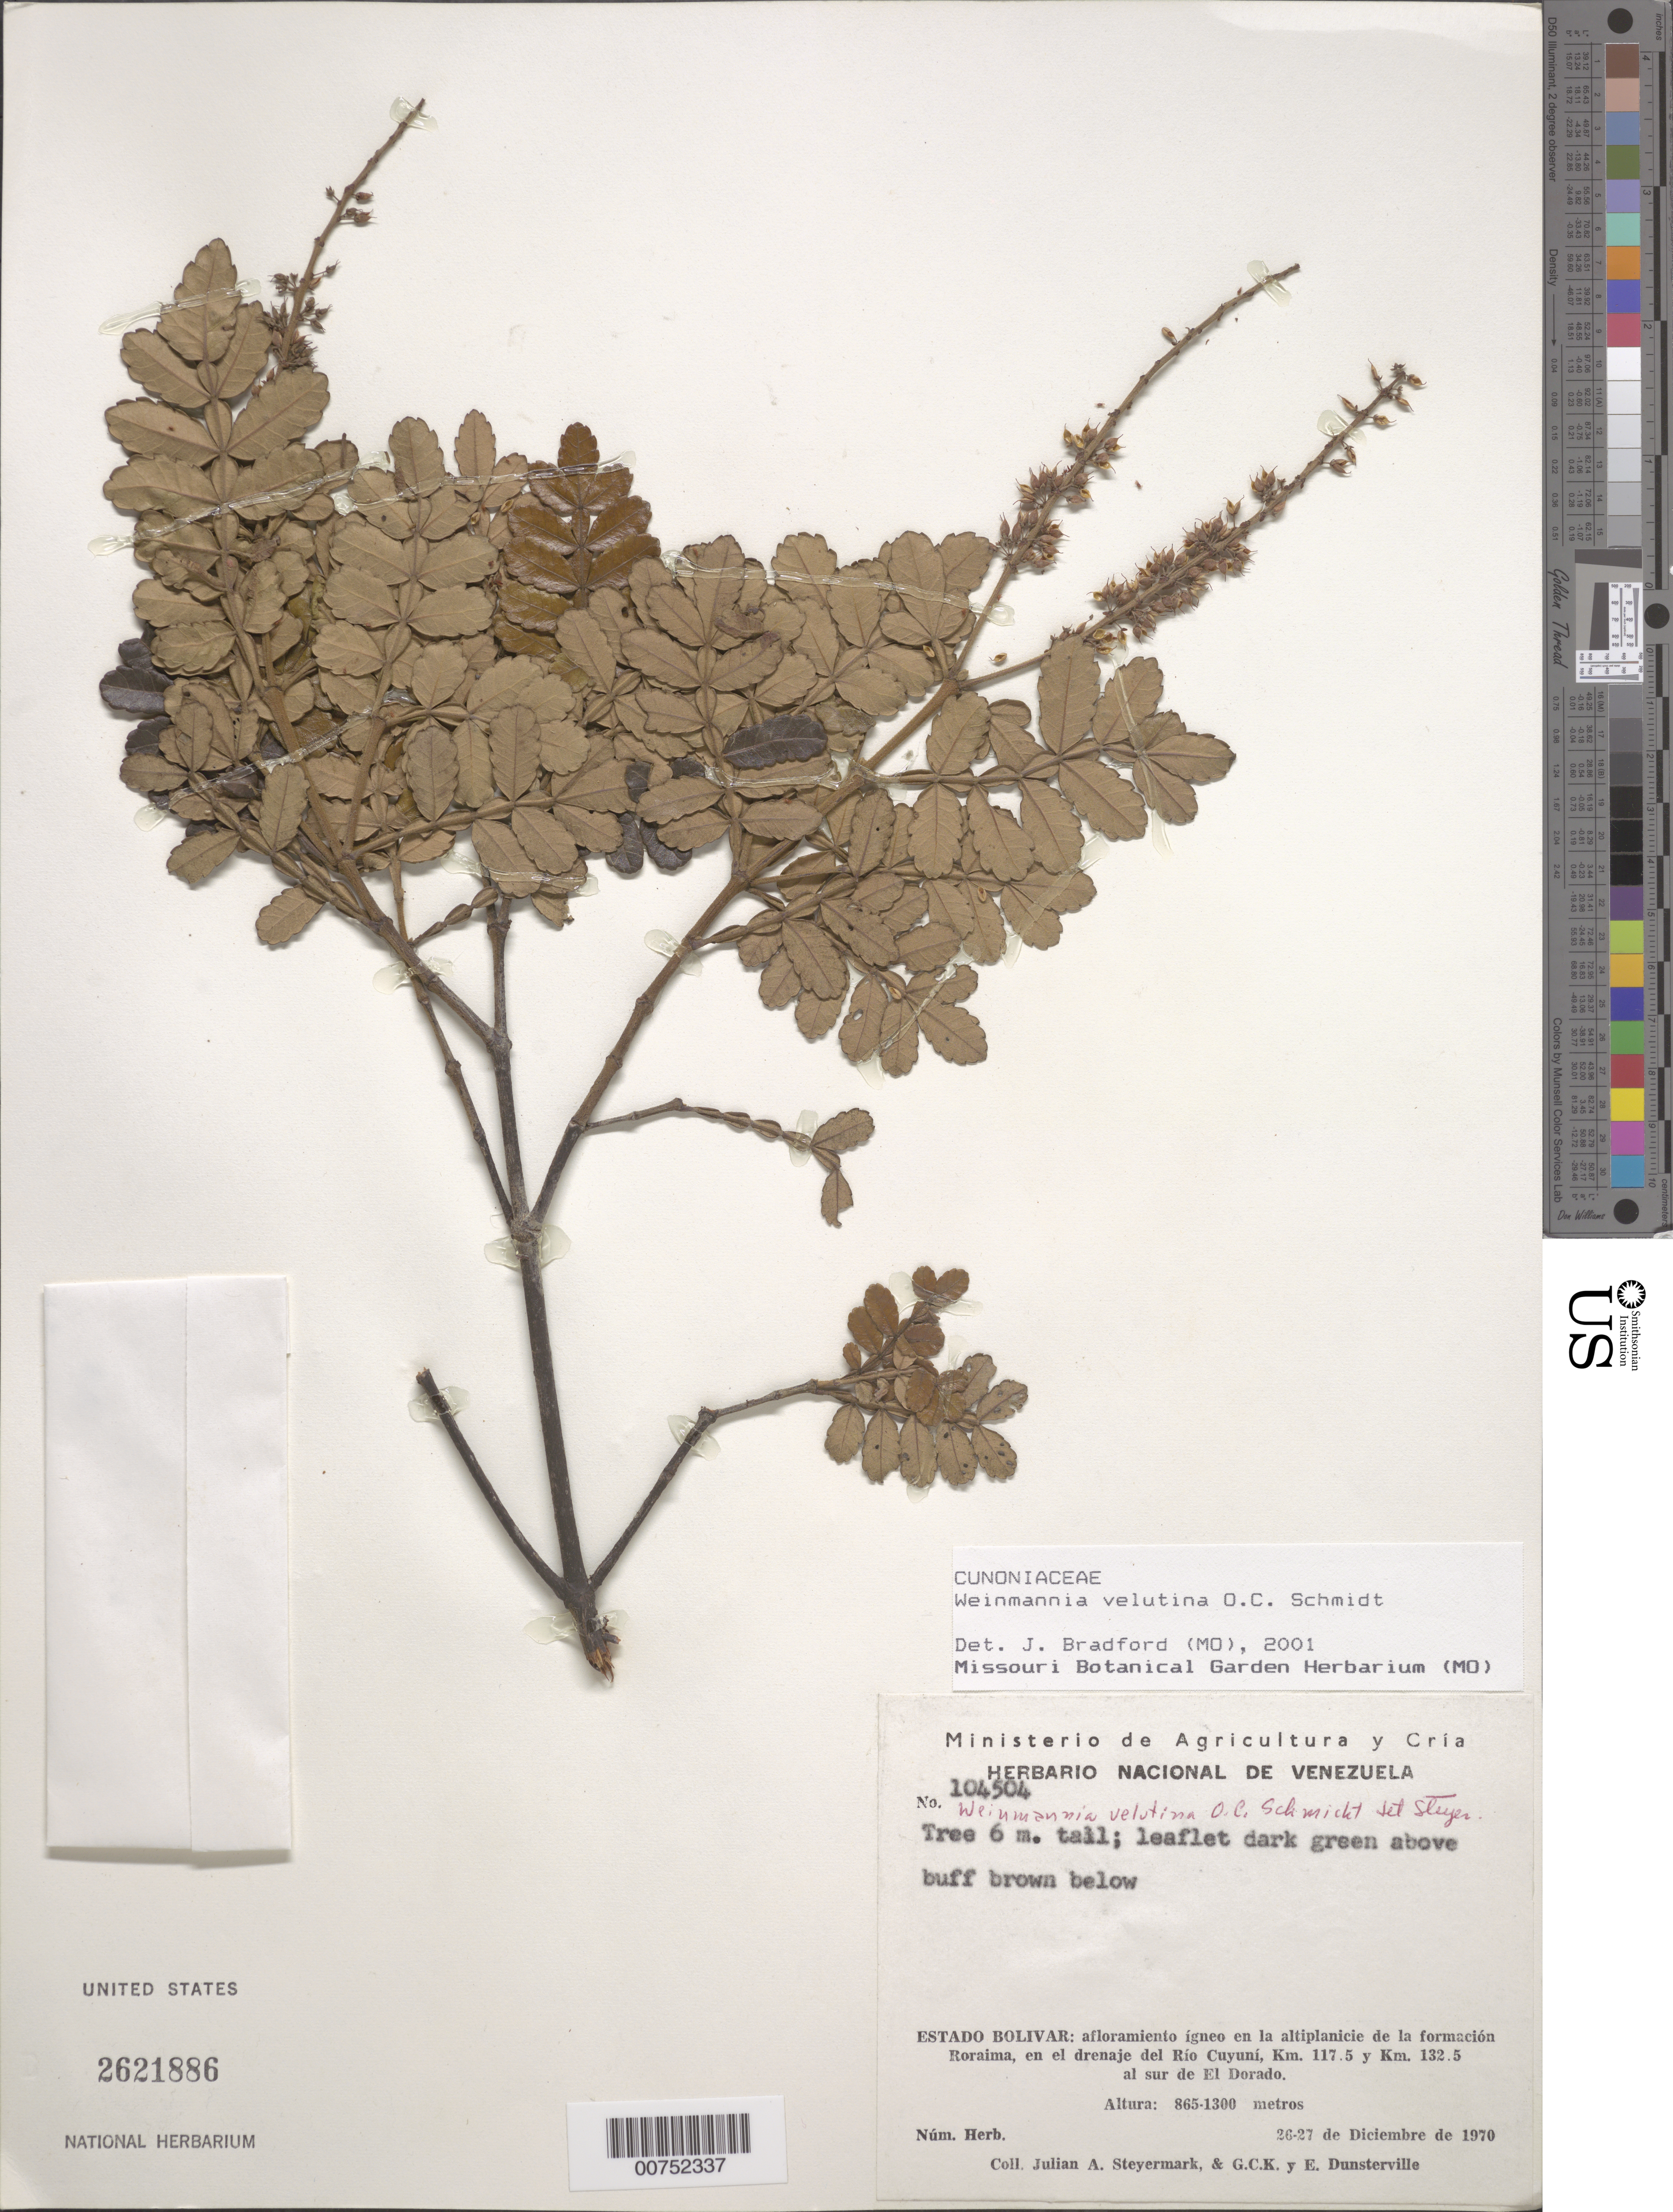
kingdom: Plantae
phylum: Tracheophyta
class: Magnoliopsida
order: Oxalidales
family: Cunoniaceae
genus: Weinmannia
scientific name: Weinmannia velutina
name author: O.C. Schmidt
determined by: Bradford, J. C.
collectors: J. Steyermark, G. C. K. Dunsterville & E. Dunsterville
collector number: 104504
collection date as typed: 26-Dec-70 to 27-Dec-70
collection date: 1970-12-26/1970-12-27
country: Venezuela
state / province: Bolívar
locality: Río Cuyuni drainage, km 117.5 y km 132.5 al sur de El Dorado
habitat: Afloramiento igneo en la altiplanicie de la formacion Roraima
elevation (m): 865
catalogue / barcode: US 2621886